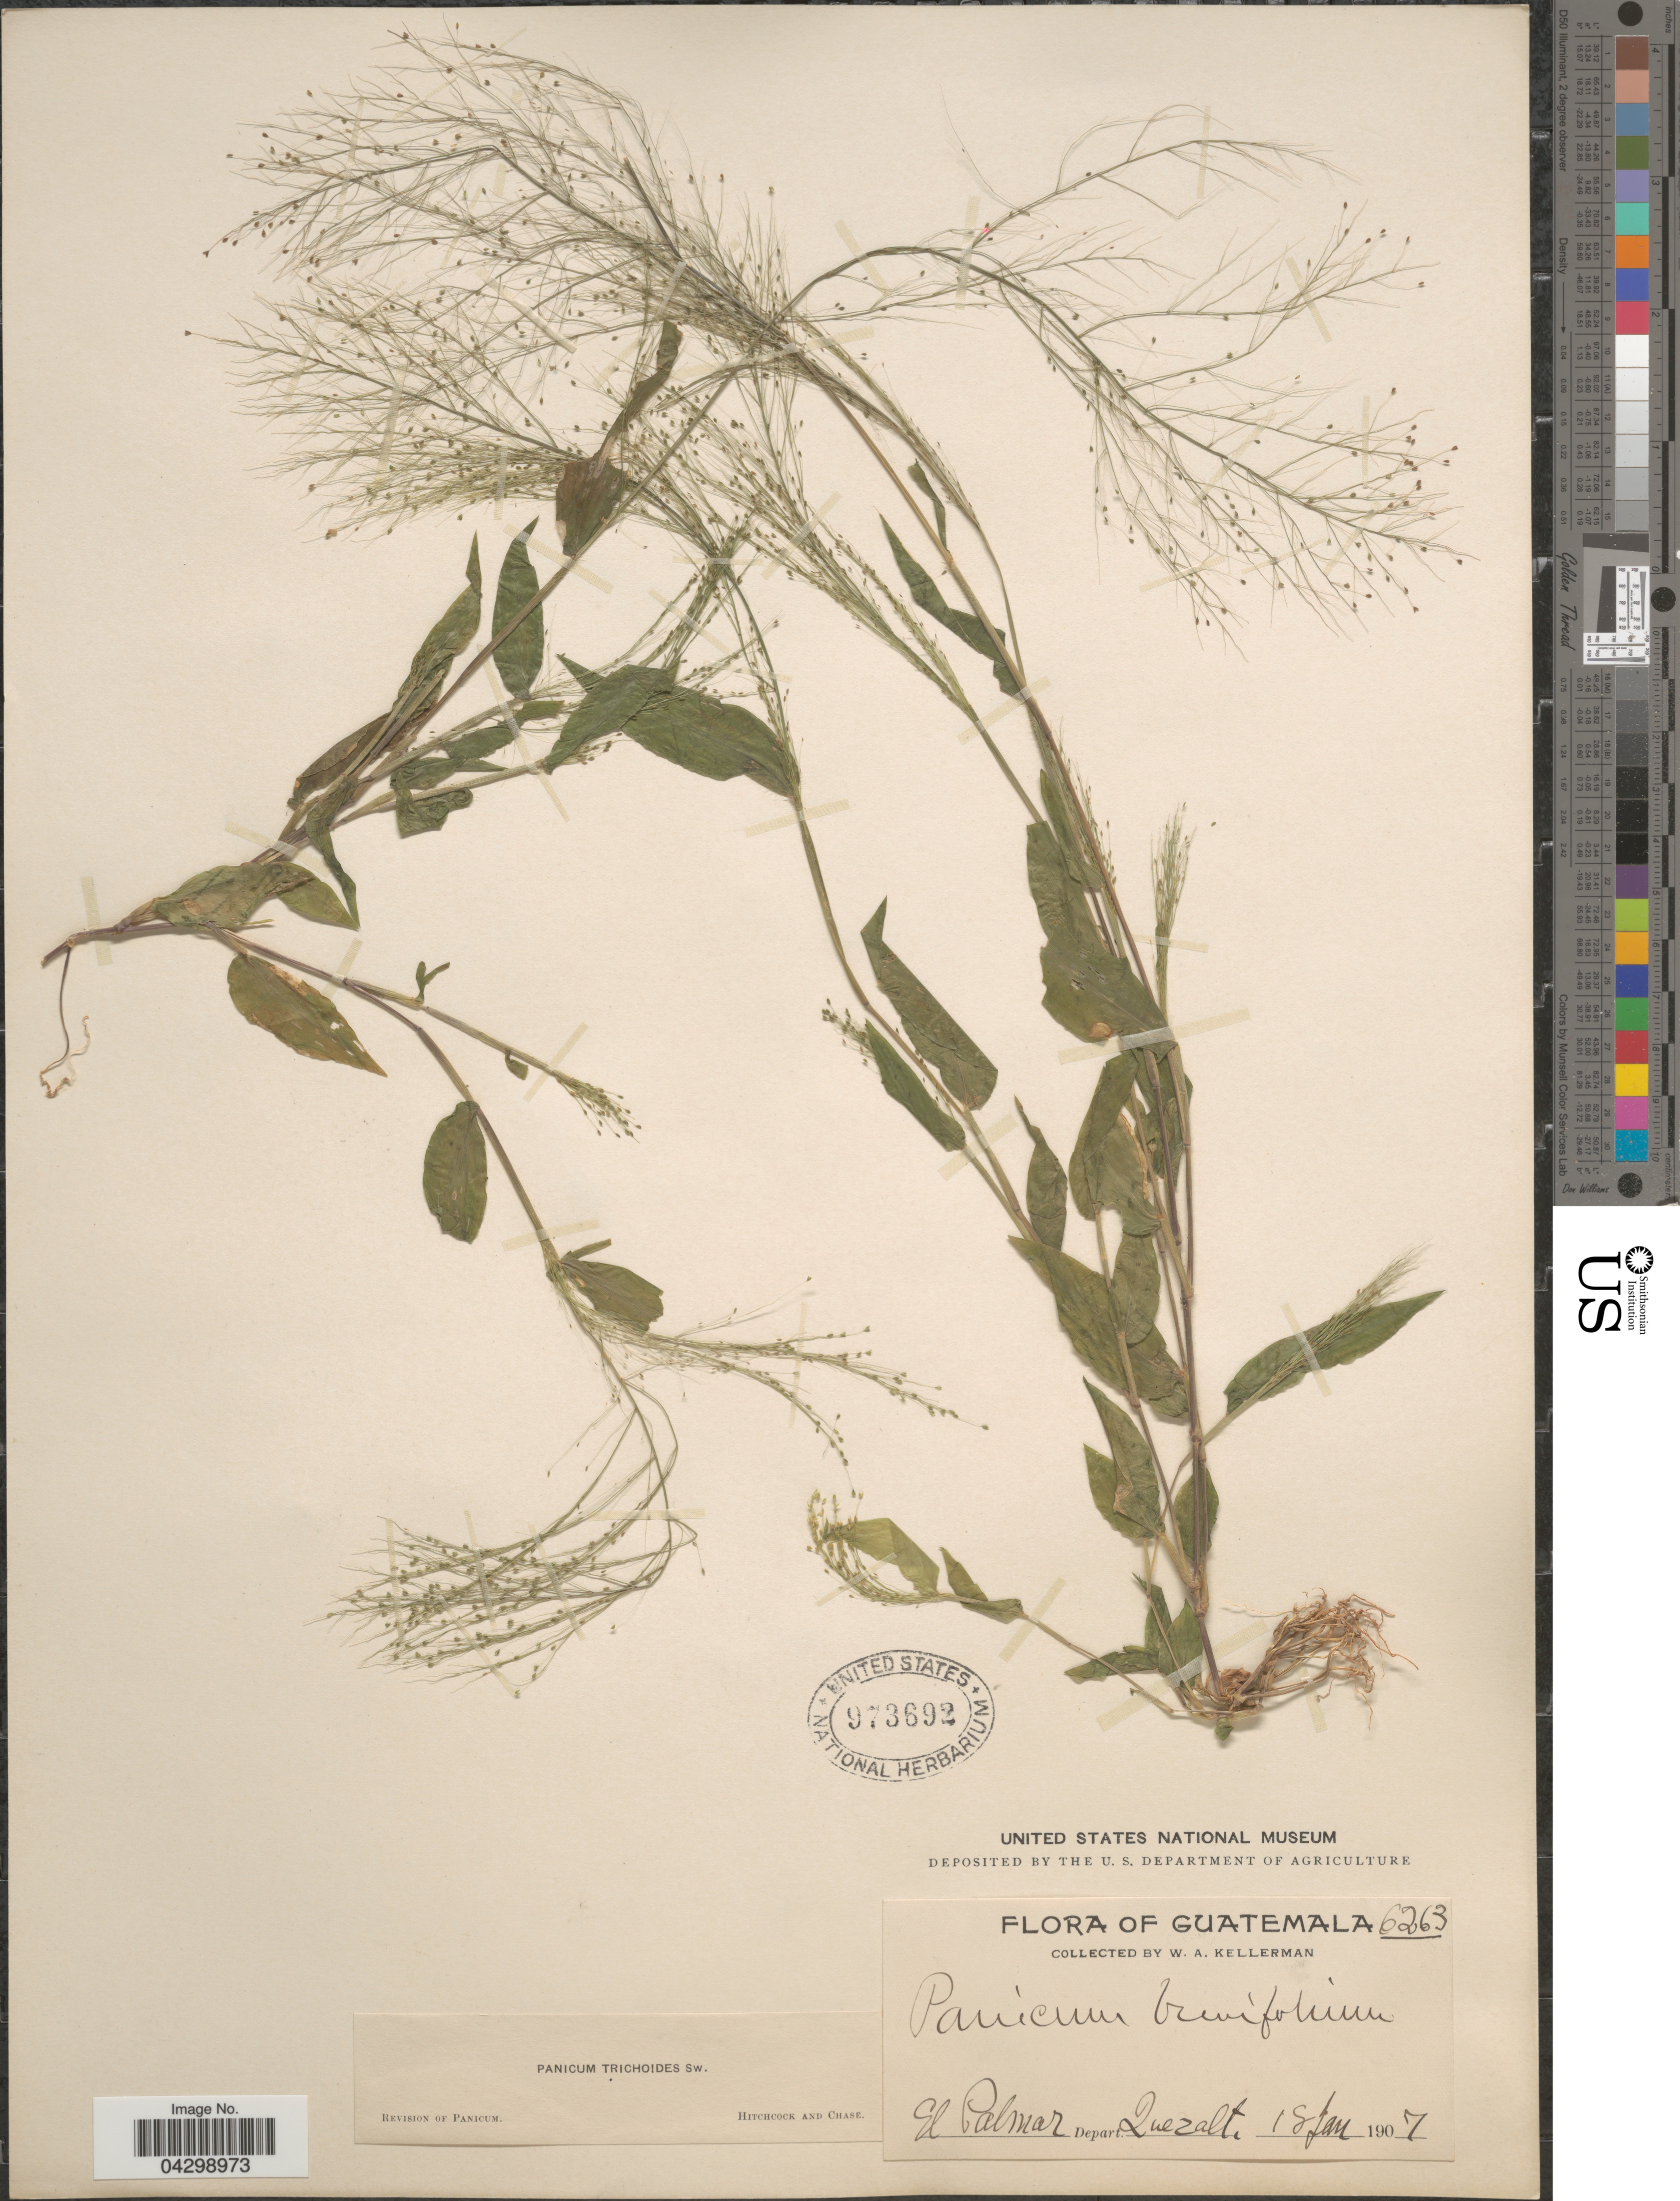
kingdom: Plantae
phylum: Tracheophyta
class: Liliopsida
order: Poales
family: Poaceae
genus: Panicum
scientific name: Panicum trichoides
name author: Sw.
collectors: W. Kellerman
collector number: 6263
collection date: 1907-01-18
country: Guatemala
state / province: Quetzaltenango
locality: El Palmar Depart. Quezalt.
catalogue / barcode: US 973692